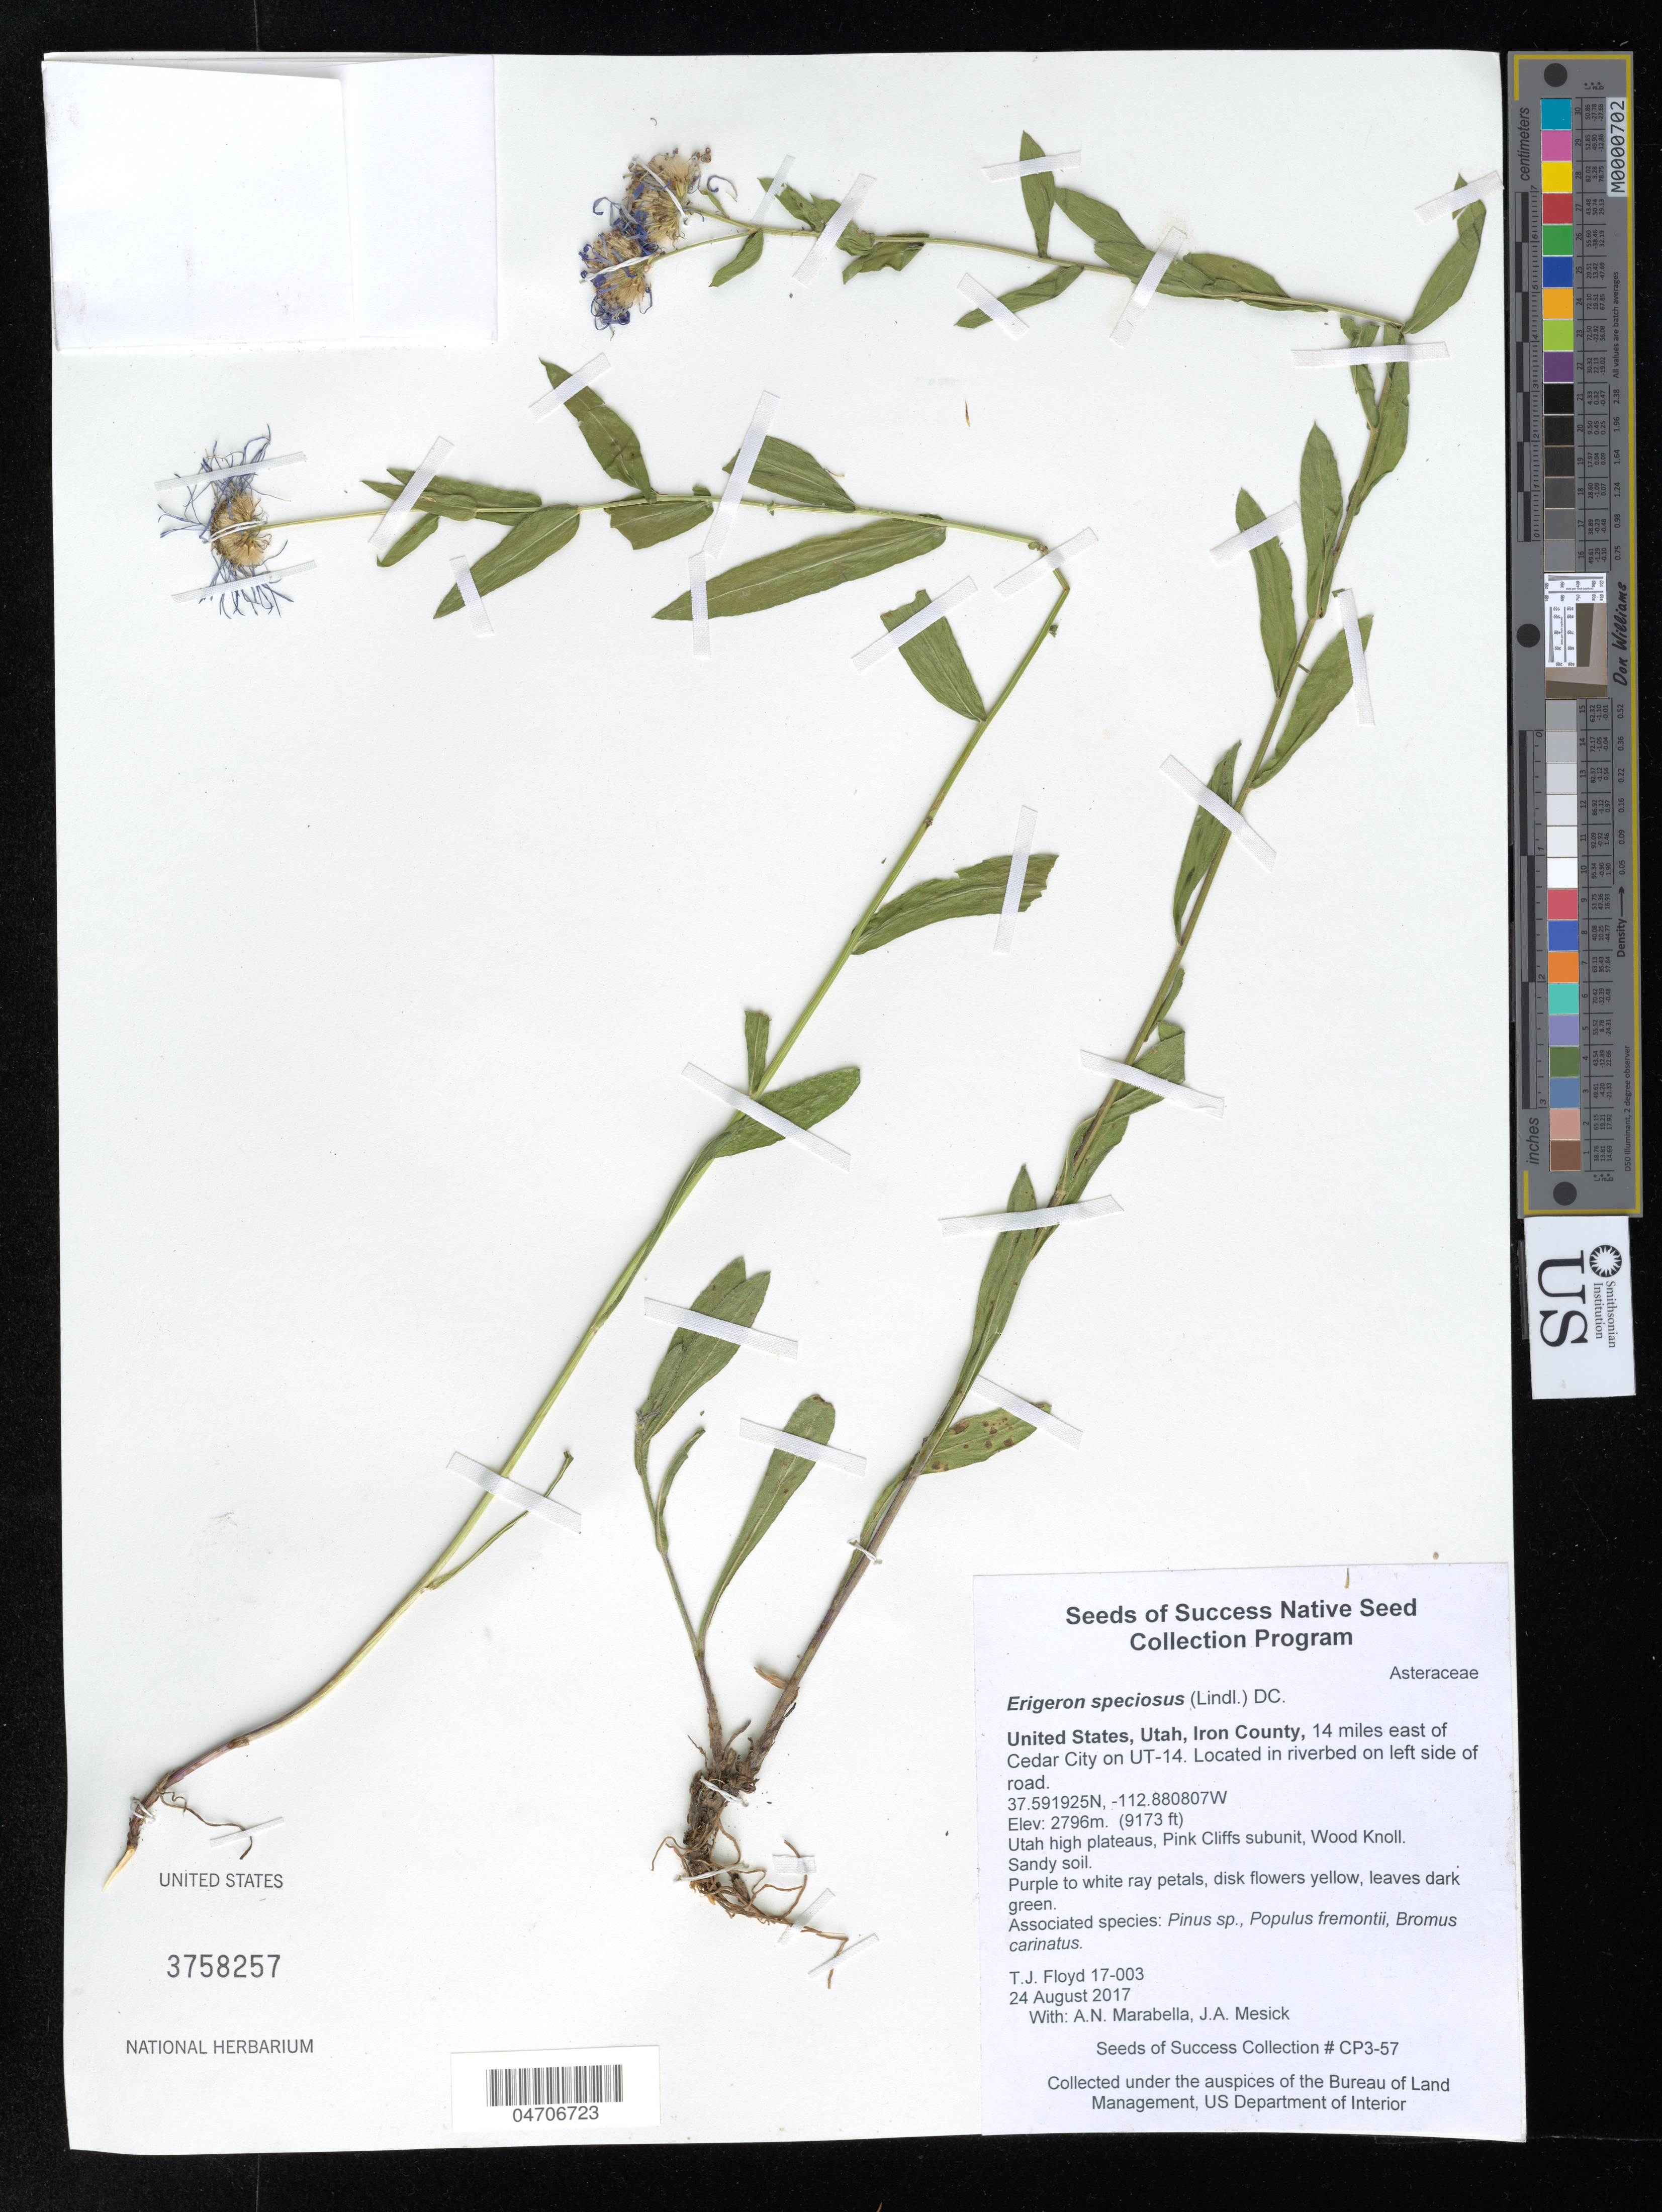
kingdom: Plantae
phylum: Tracheophyta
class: Magnoliopsida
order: Asterales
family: Asteraceae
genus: Erigeron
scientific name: Erigeron speciosus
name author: (Lindl.) DC.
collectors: T. Floyd, A. Marabella & J. Mesick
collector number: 17-003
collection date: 2017-08-24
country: United States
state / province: Utah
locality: Iron City, 14 miles east of Cedar City on UT-14. Located in riverbed on left side of road.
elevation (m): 2796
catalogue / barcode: US 3758257